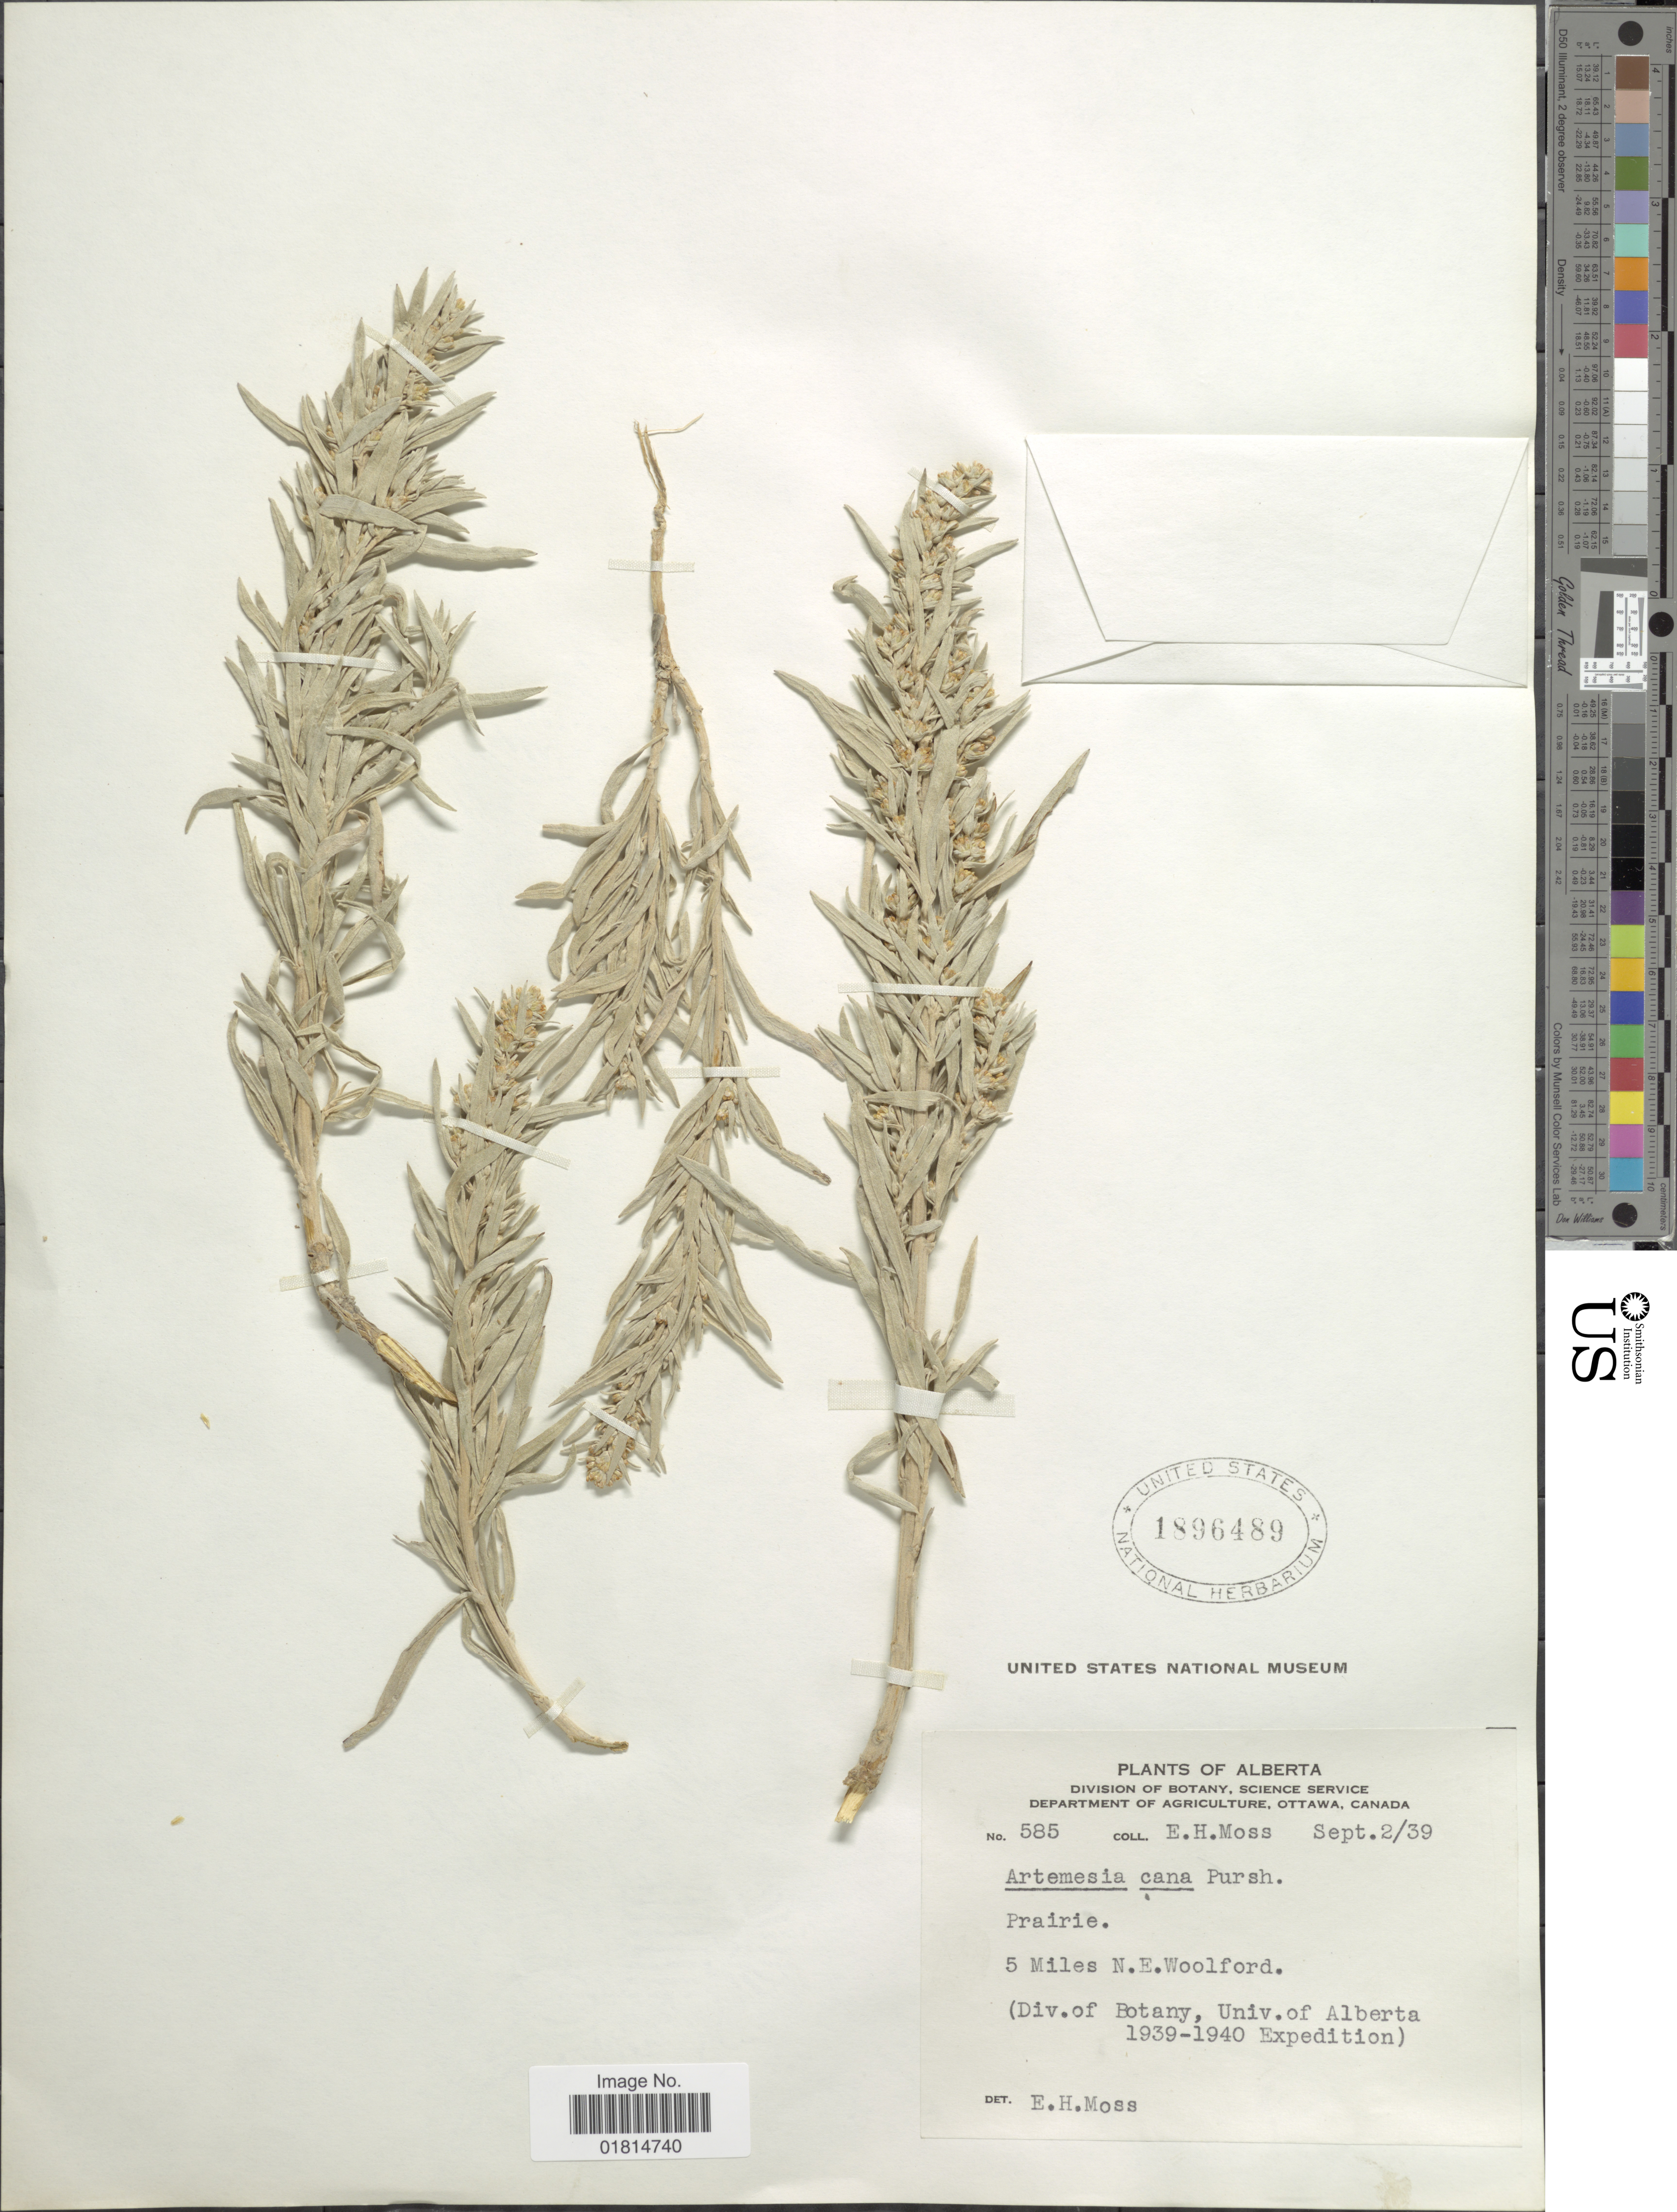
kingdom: Plantae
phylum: Tracheophyta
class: Magnoliopsida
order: Asterales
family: Asteraceae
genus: Artemisia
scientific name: Artemisia cana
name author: Pursh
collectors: E. Moss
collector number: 585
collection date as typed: Transcribed d/m/y: 2/9/39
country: Canada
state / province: Alberta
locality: Prairie. 5 Miles N.E. Woolford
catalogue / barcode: US 1896489